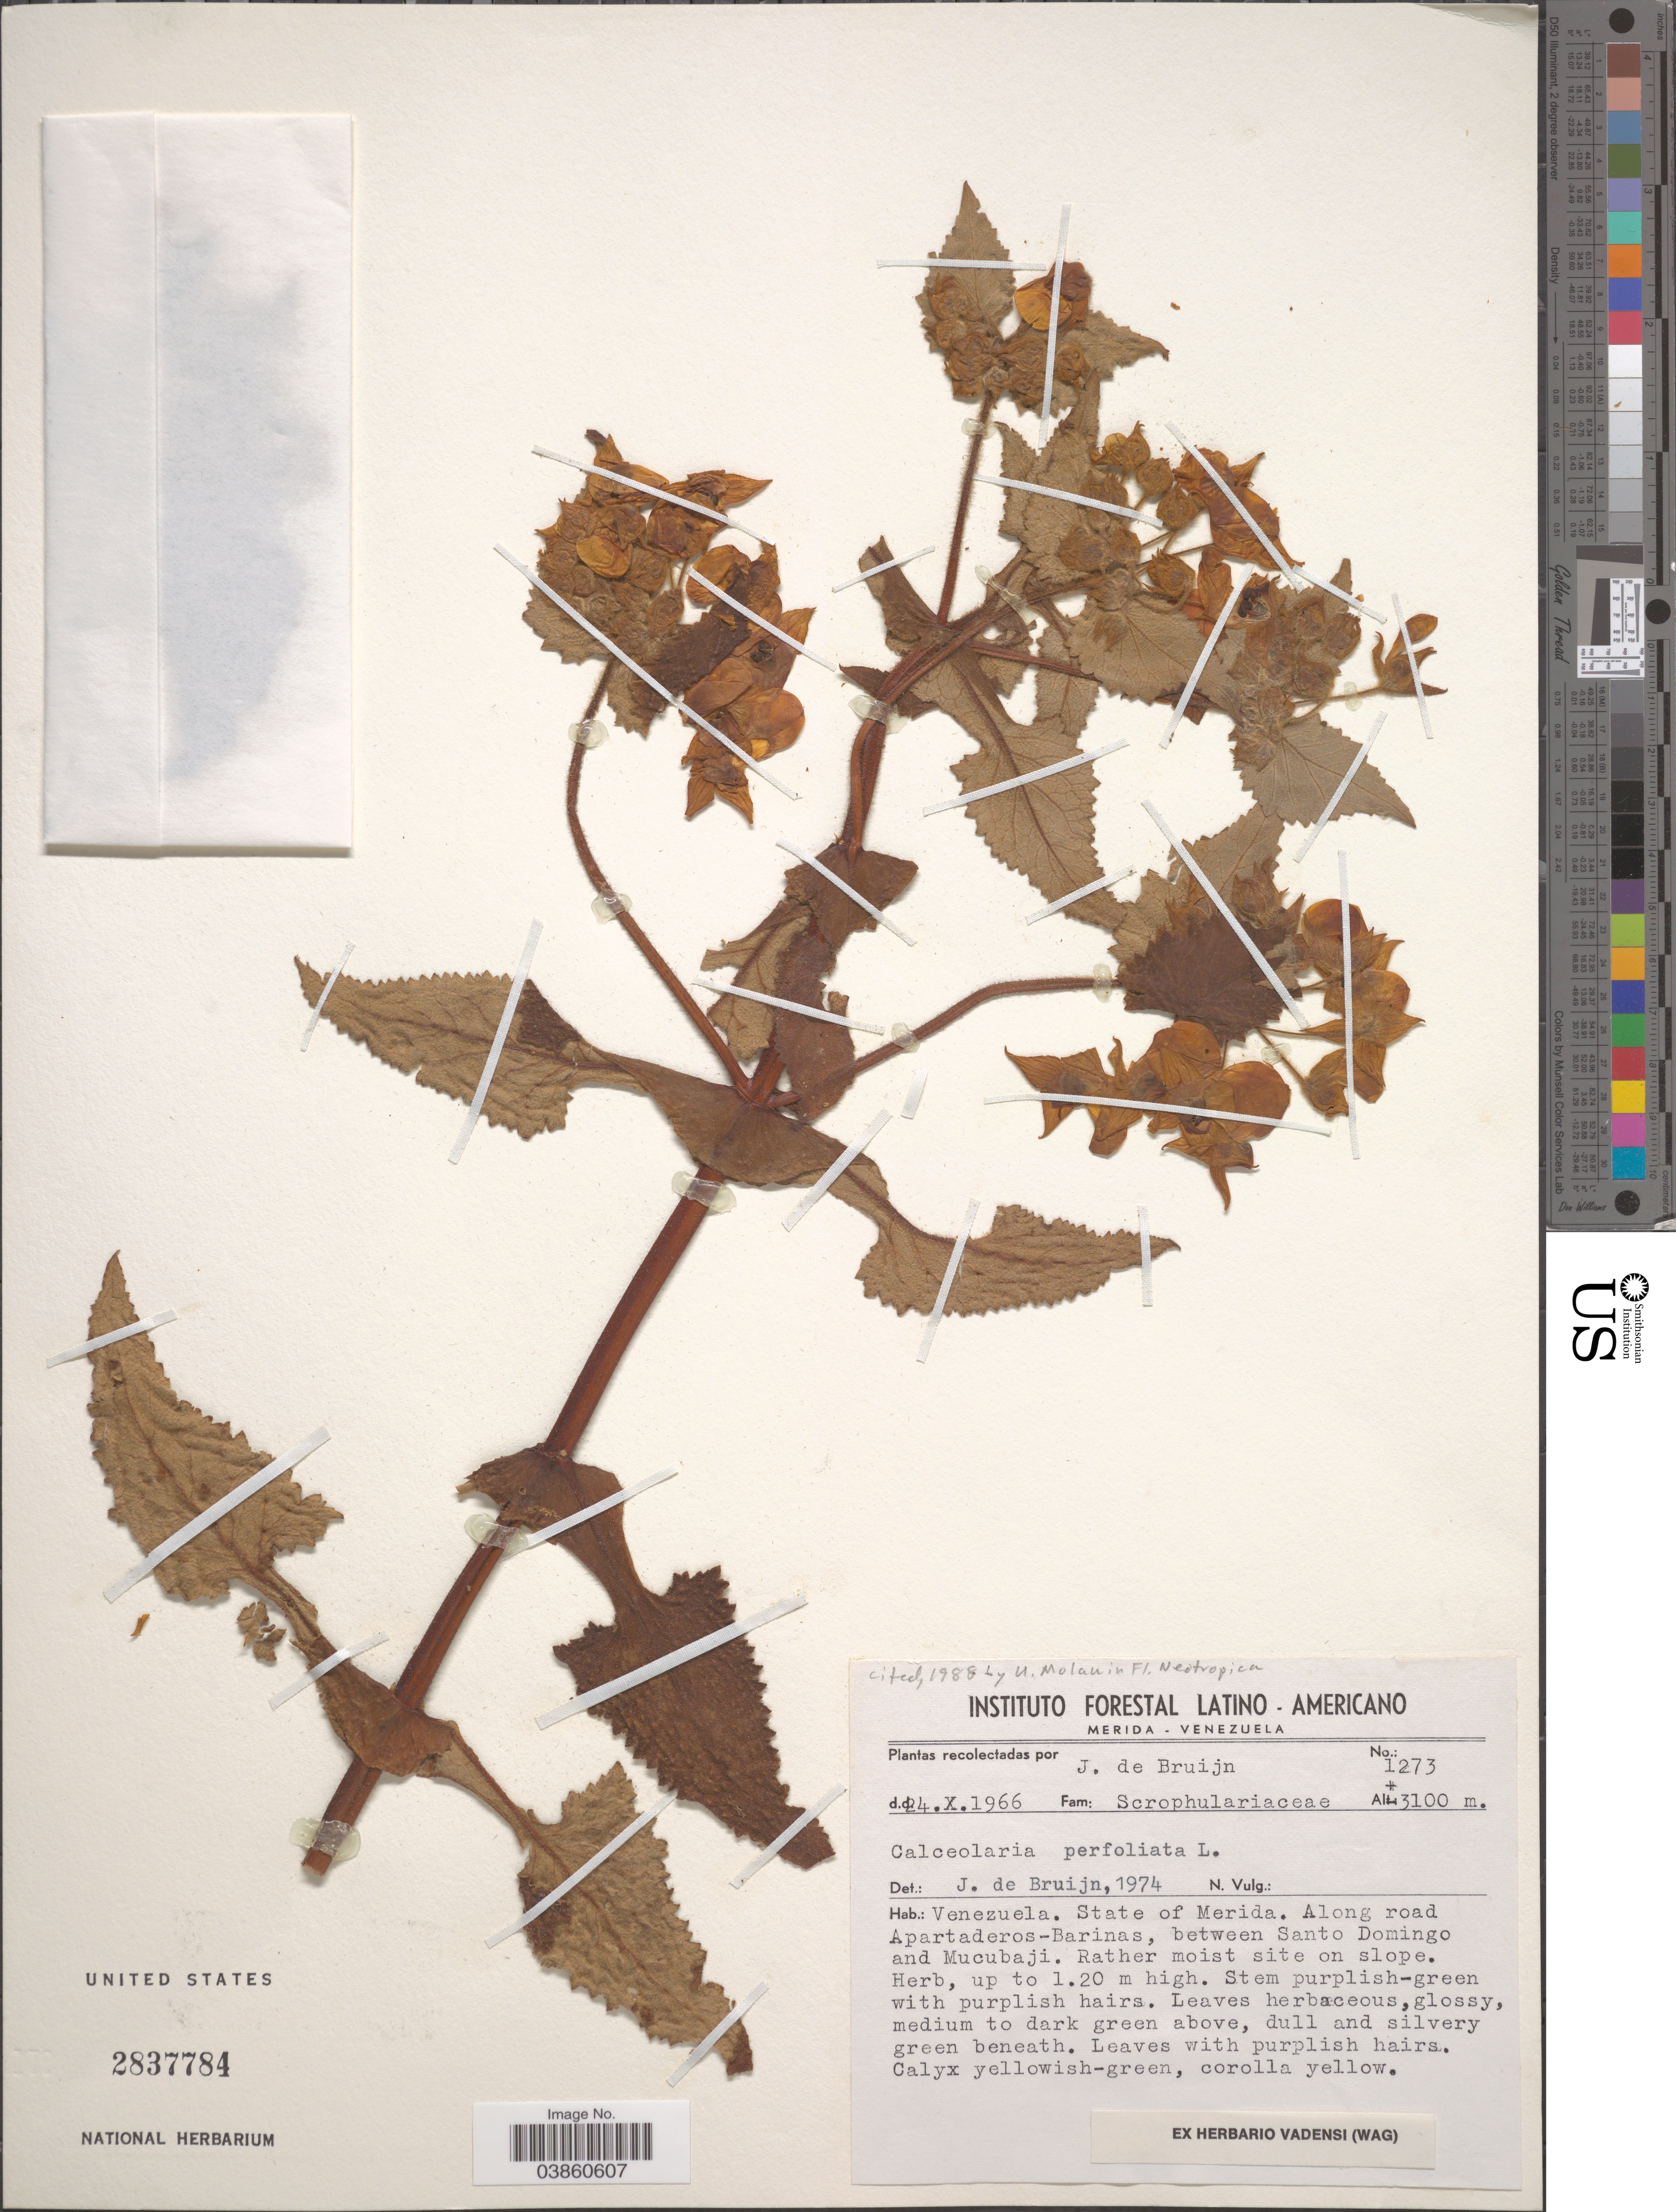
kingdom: Plantae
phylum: Tracheophyta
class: Magnoliopsida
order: Lamiales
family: Calceolariaceae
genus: Calceolaria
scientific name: Calceolaria perfoliata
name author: L. f.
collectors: J. Bruijn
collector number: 1273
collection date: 1966-10-24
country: Venezuela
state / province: Merida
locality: Along road Apartaderos-Barinas, between Santo Domingo and Mucubaji.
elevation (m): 3100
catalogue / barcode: US 2837784